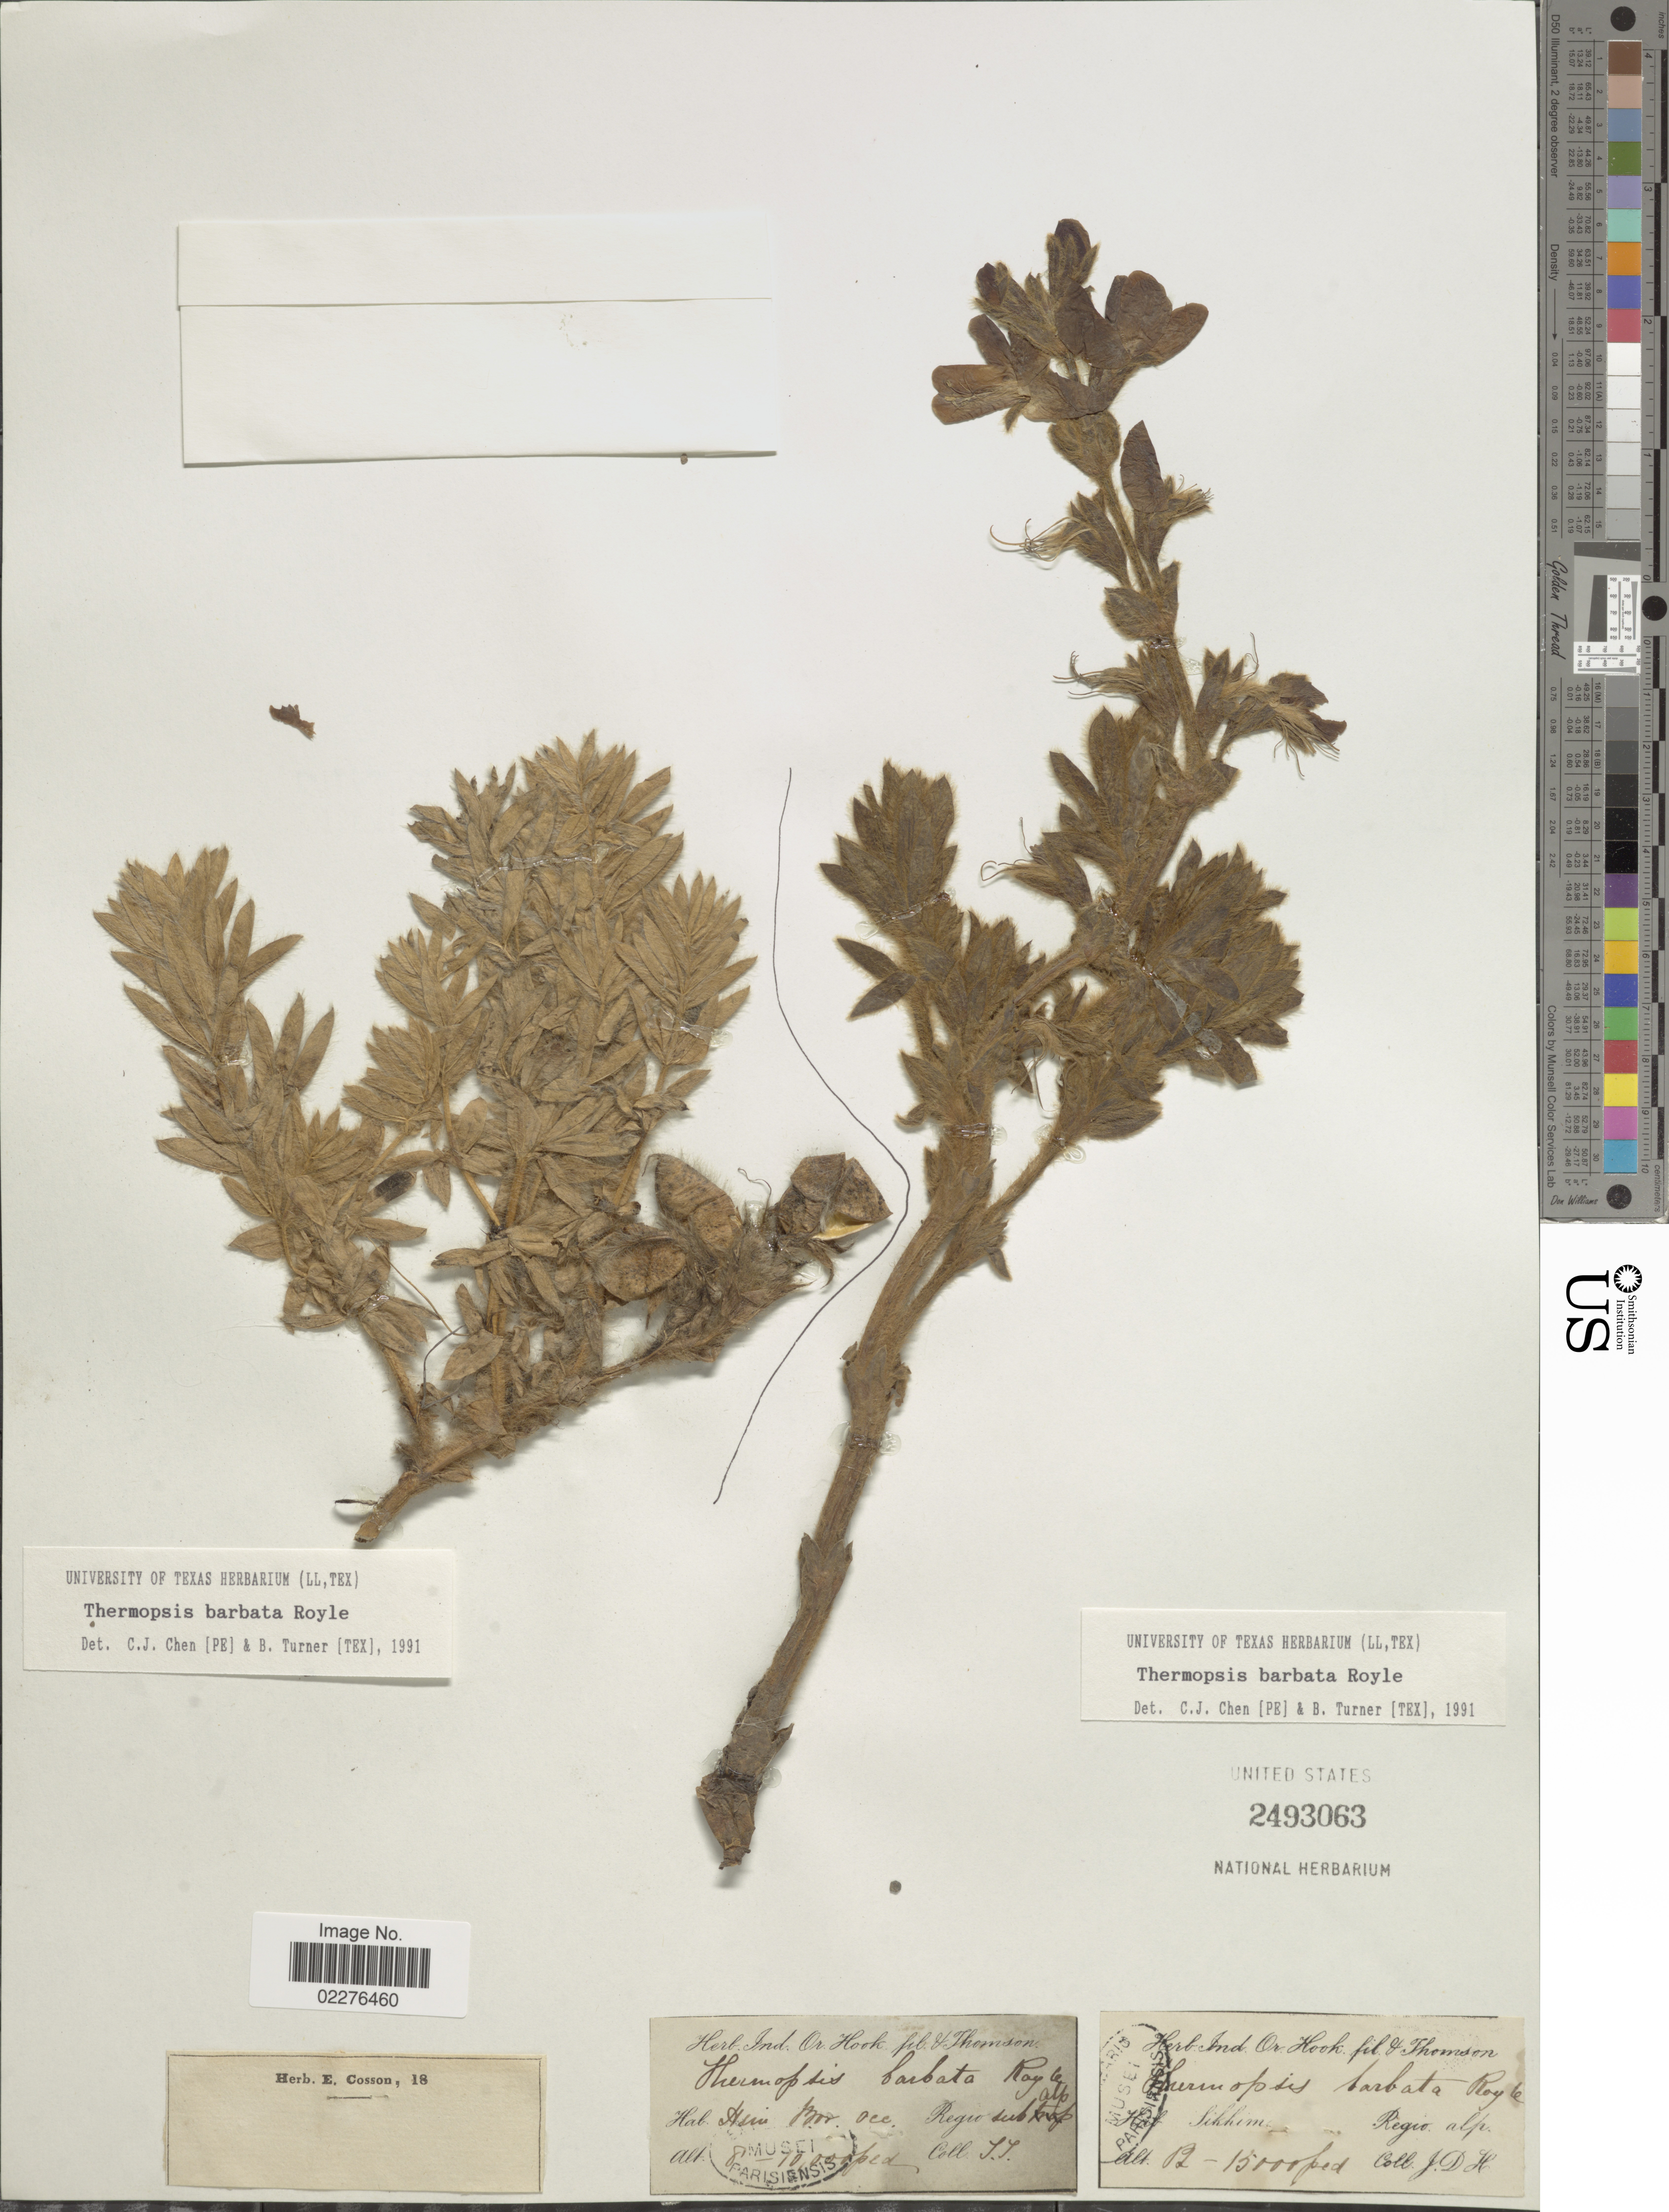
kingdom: Plantae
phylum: Tracheophyta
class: Magnoliopsida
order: Fabales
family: Fabaceae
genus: Thermopsis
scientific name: Thermopsis barbata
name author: Benth.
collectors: J. D. Hooker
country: India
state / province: Sikkim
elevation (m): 3658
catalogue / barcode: US 2493063-2